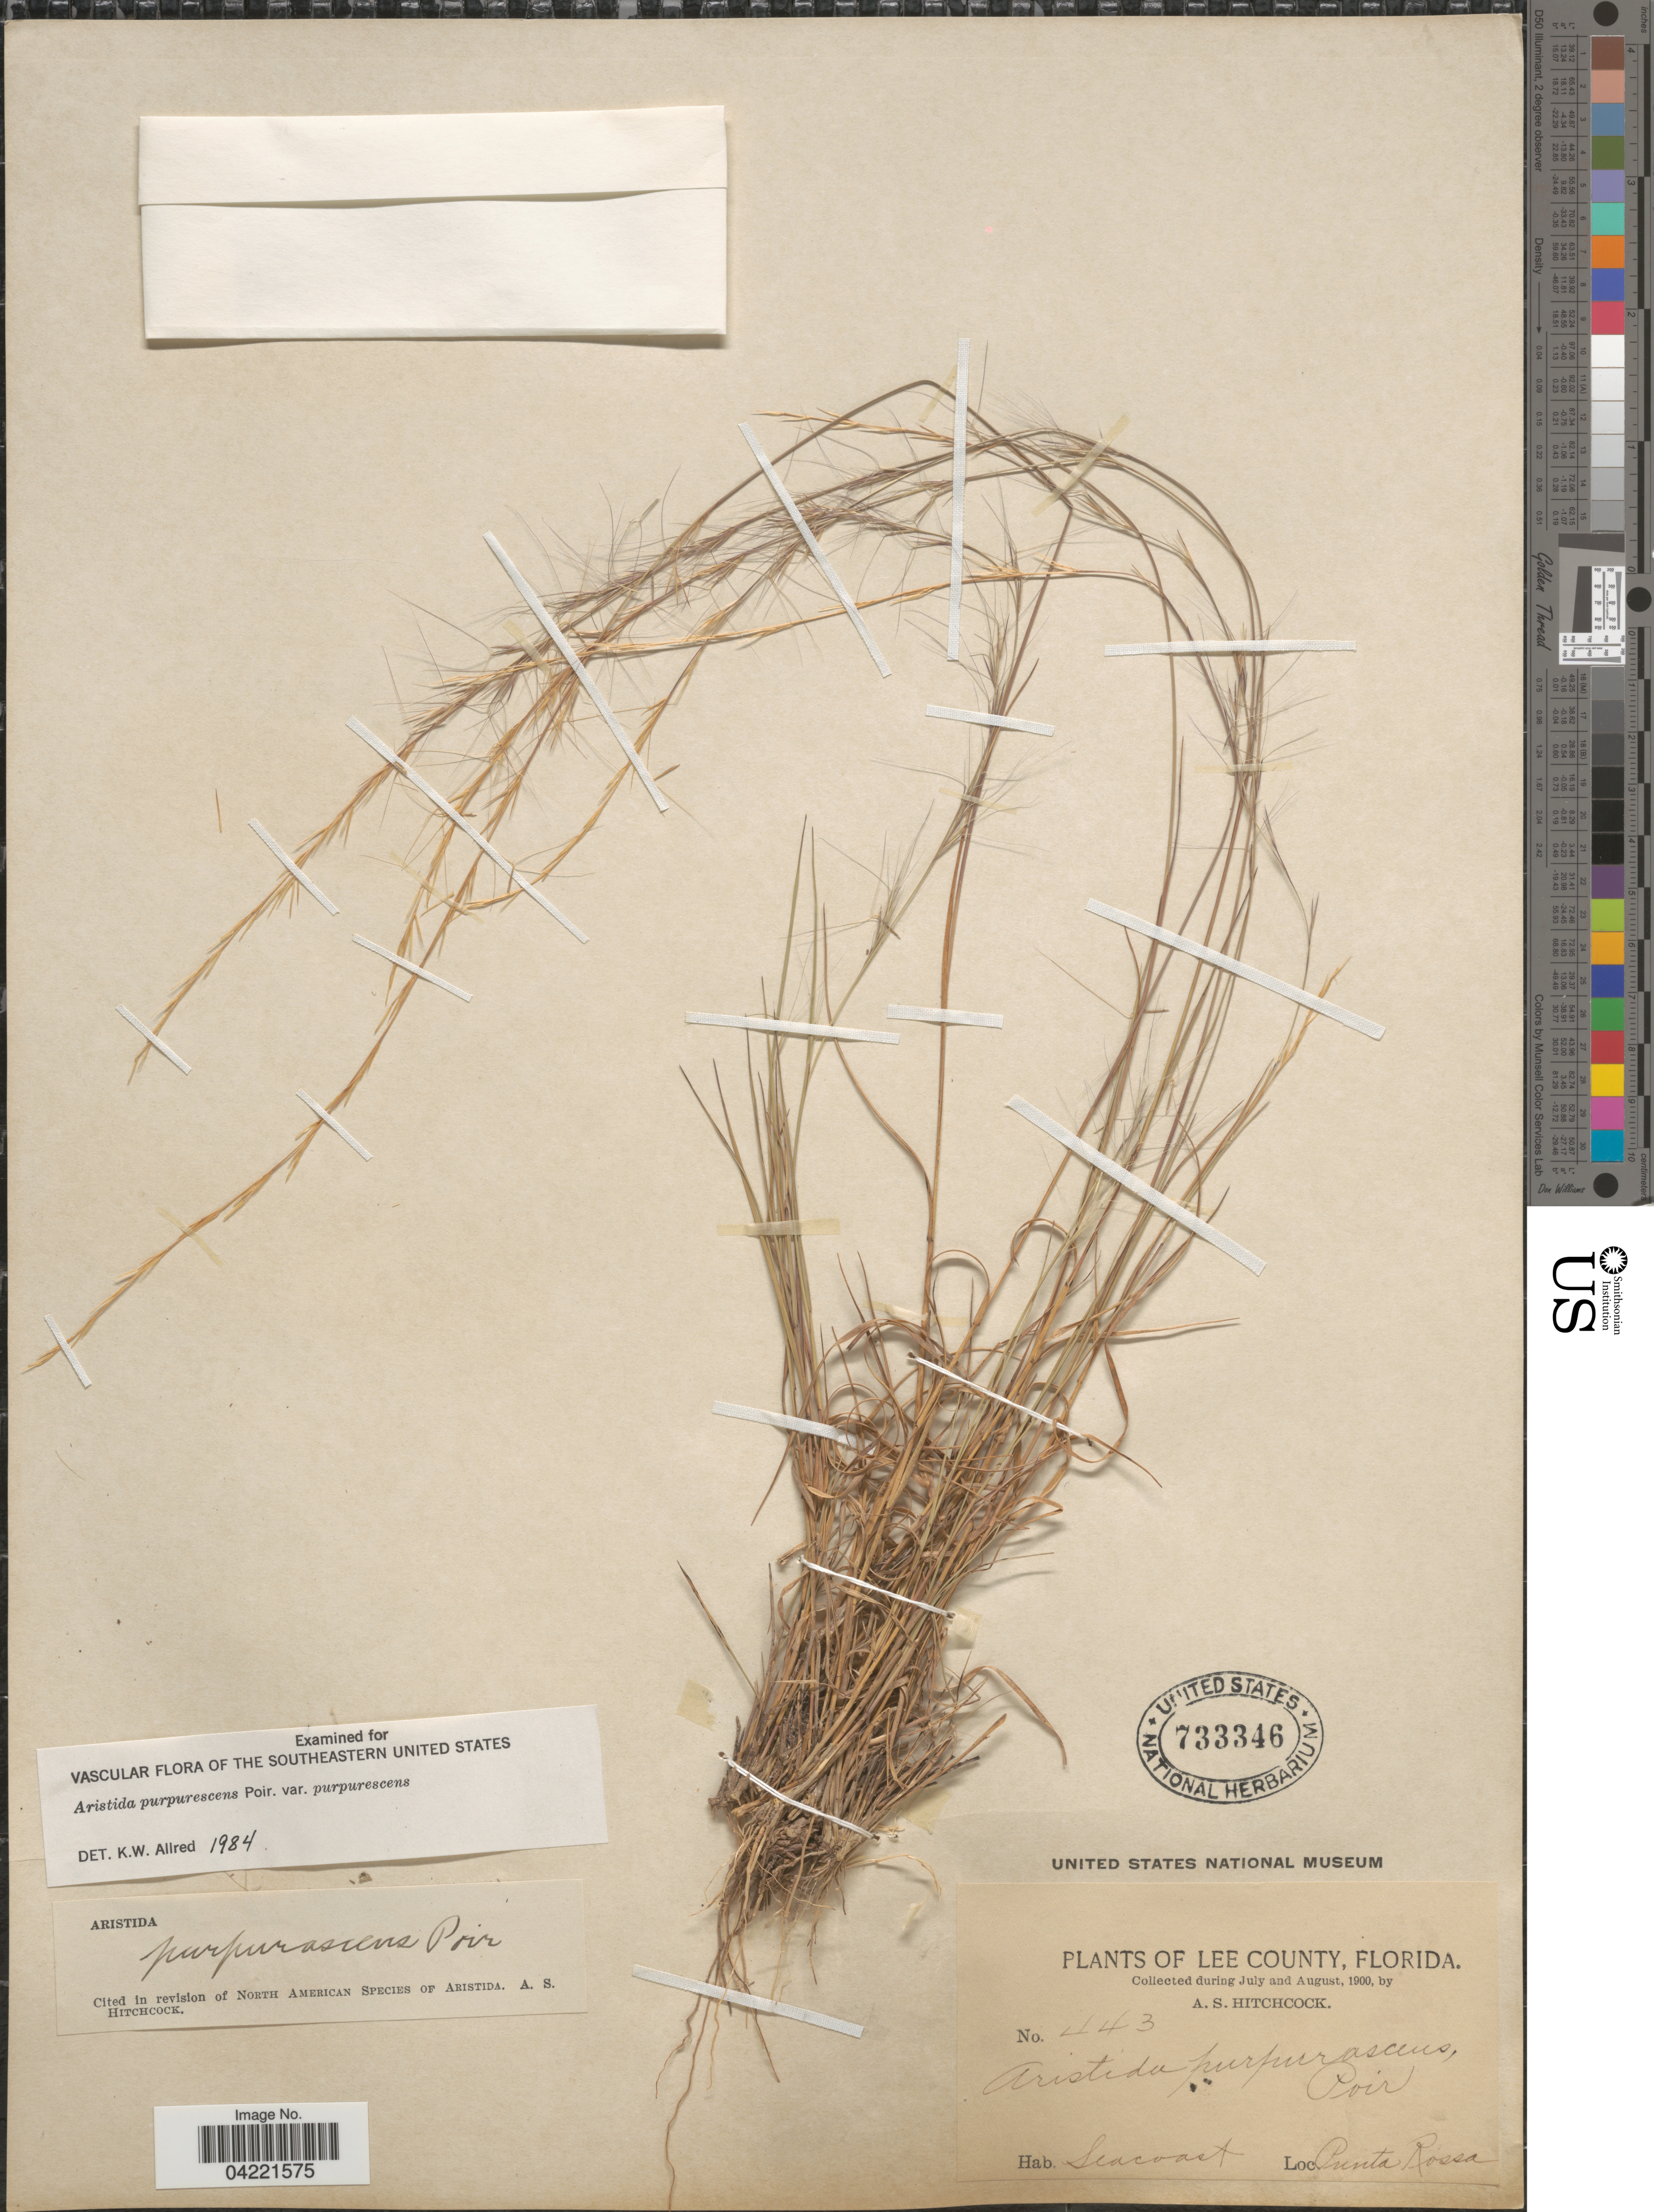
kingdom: Plantae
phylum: Tracheophyta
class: Liliopsida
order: Poales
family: Poaceae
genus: Aristida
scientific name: Aristida purpurascens var. purpurescens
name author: Poir.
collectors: A. S. Hitchcock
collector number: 443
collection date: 1900-07/1900-08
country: United States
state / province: Florida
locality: Lee County. Seacoast. Punta Rossa.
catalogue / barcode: US 733346